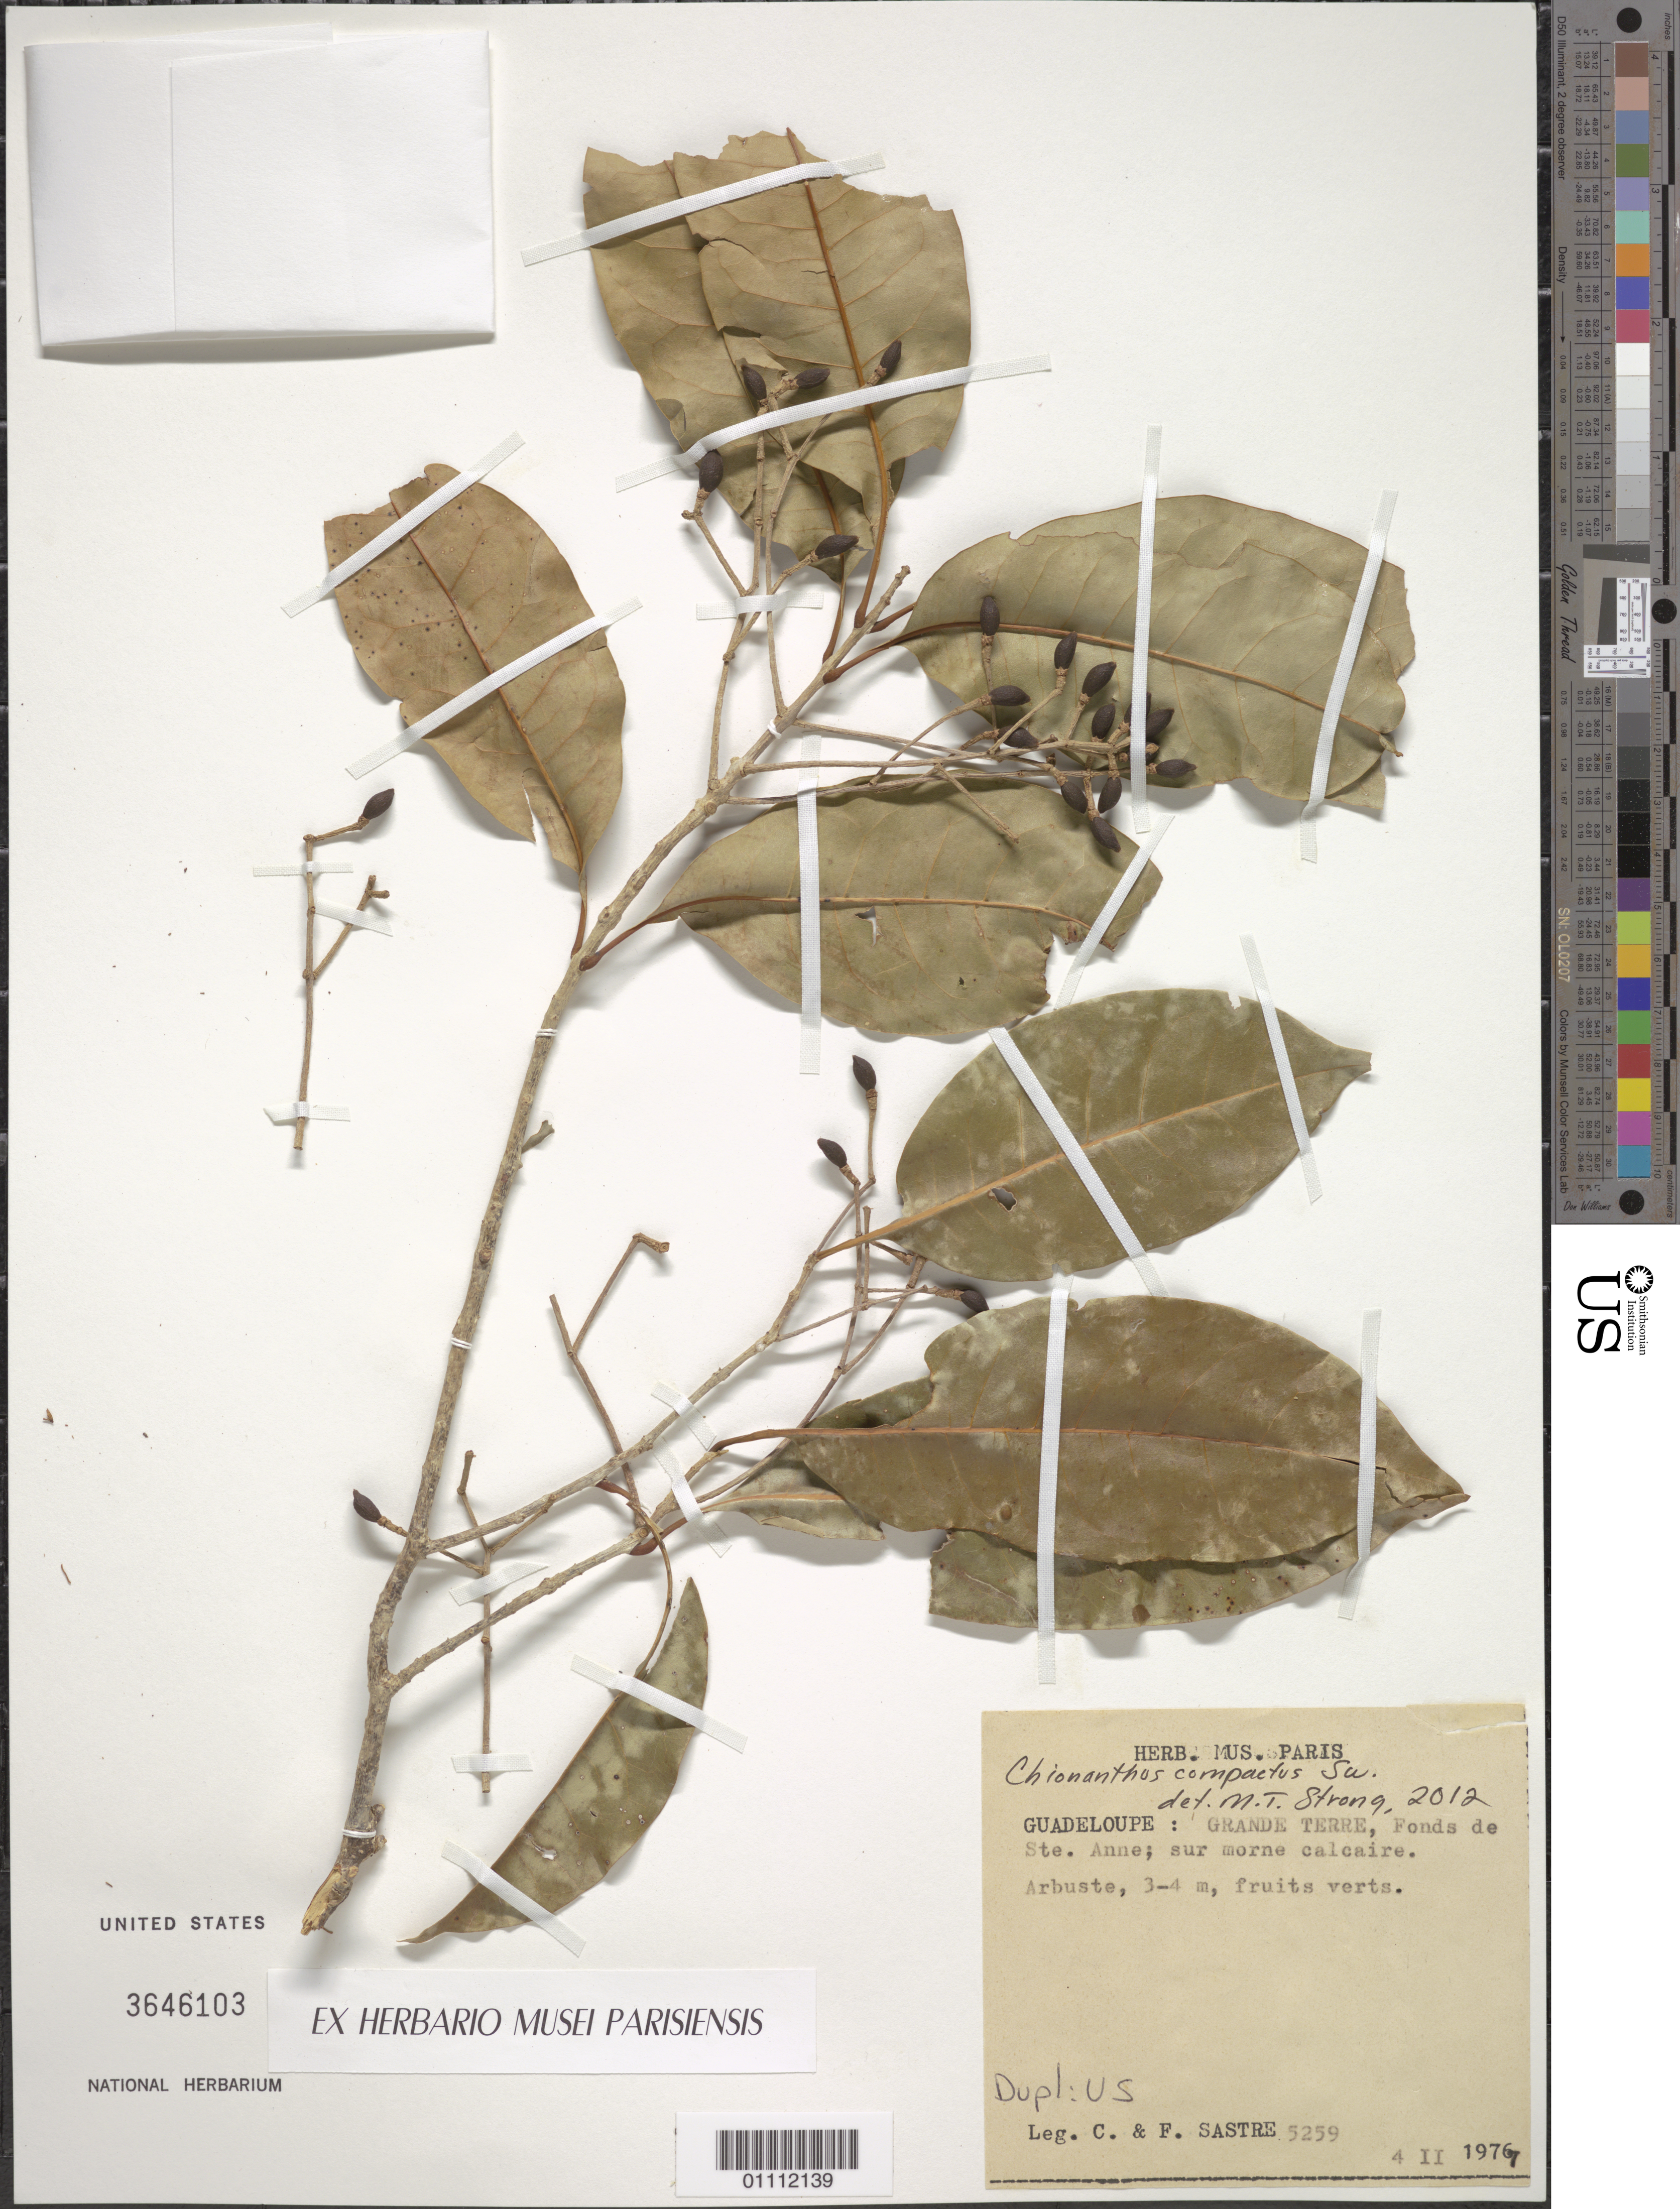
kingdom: Plantae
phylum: Tracheophyta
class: Magnoliopsida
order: Lamiales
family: Oleaceae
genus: Chionanthus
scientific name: Chionanthus compactus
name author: Sw.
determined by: Strong, M. T., (US), Smithsonian Institution - National Museum of Natural History (UNITED STATES)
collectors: C. H. L. Sastre & F. Sastre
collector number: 5259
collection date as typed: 04 Feb 1977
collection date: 1977-02-04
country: Guadeloupe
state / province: St. Ann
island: Grande Terre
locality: Fonds de Ste. Anne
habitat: Sur morne calcaire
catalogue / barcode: US 3646103